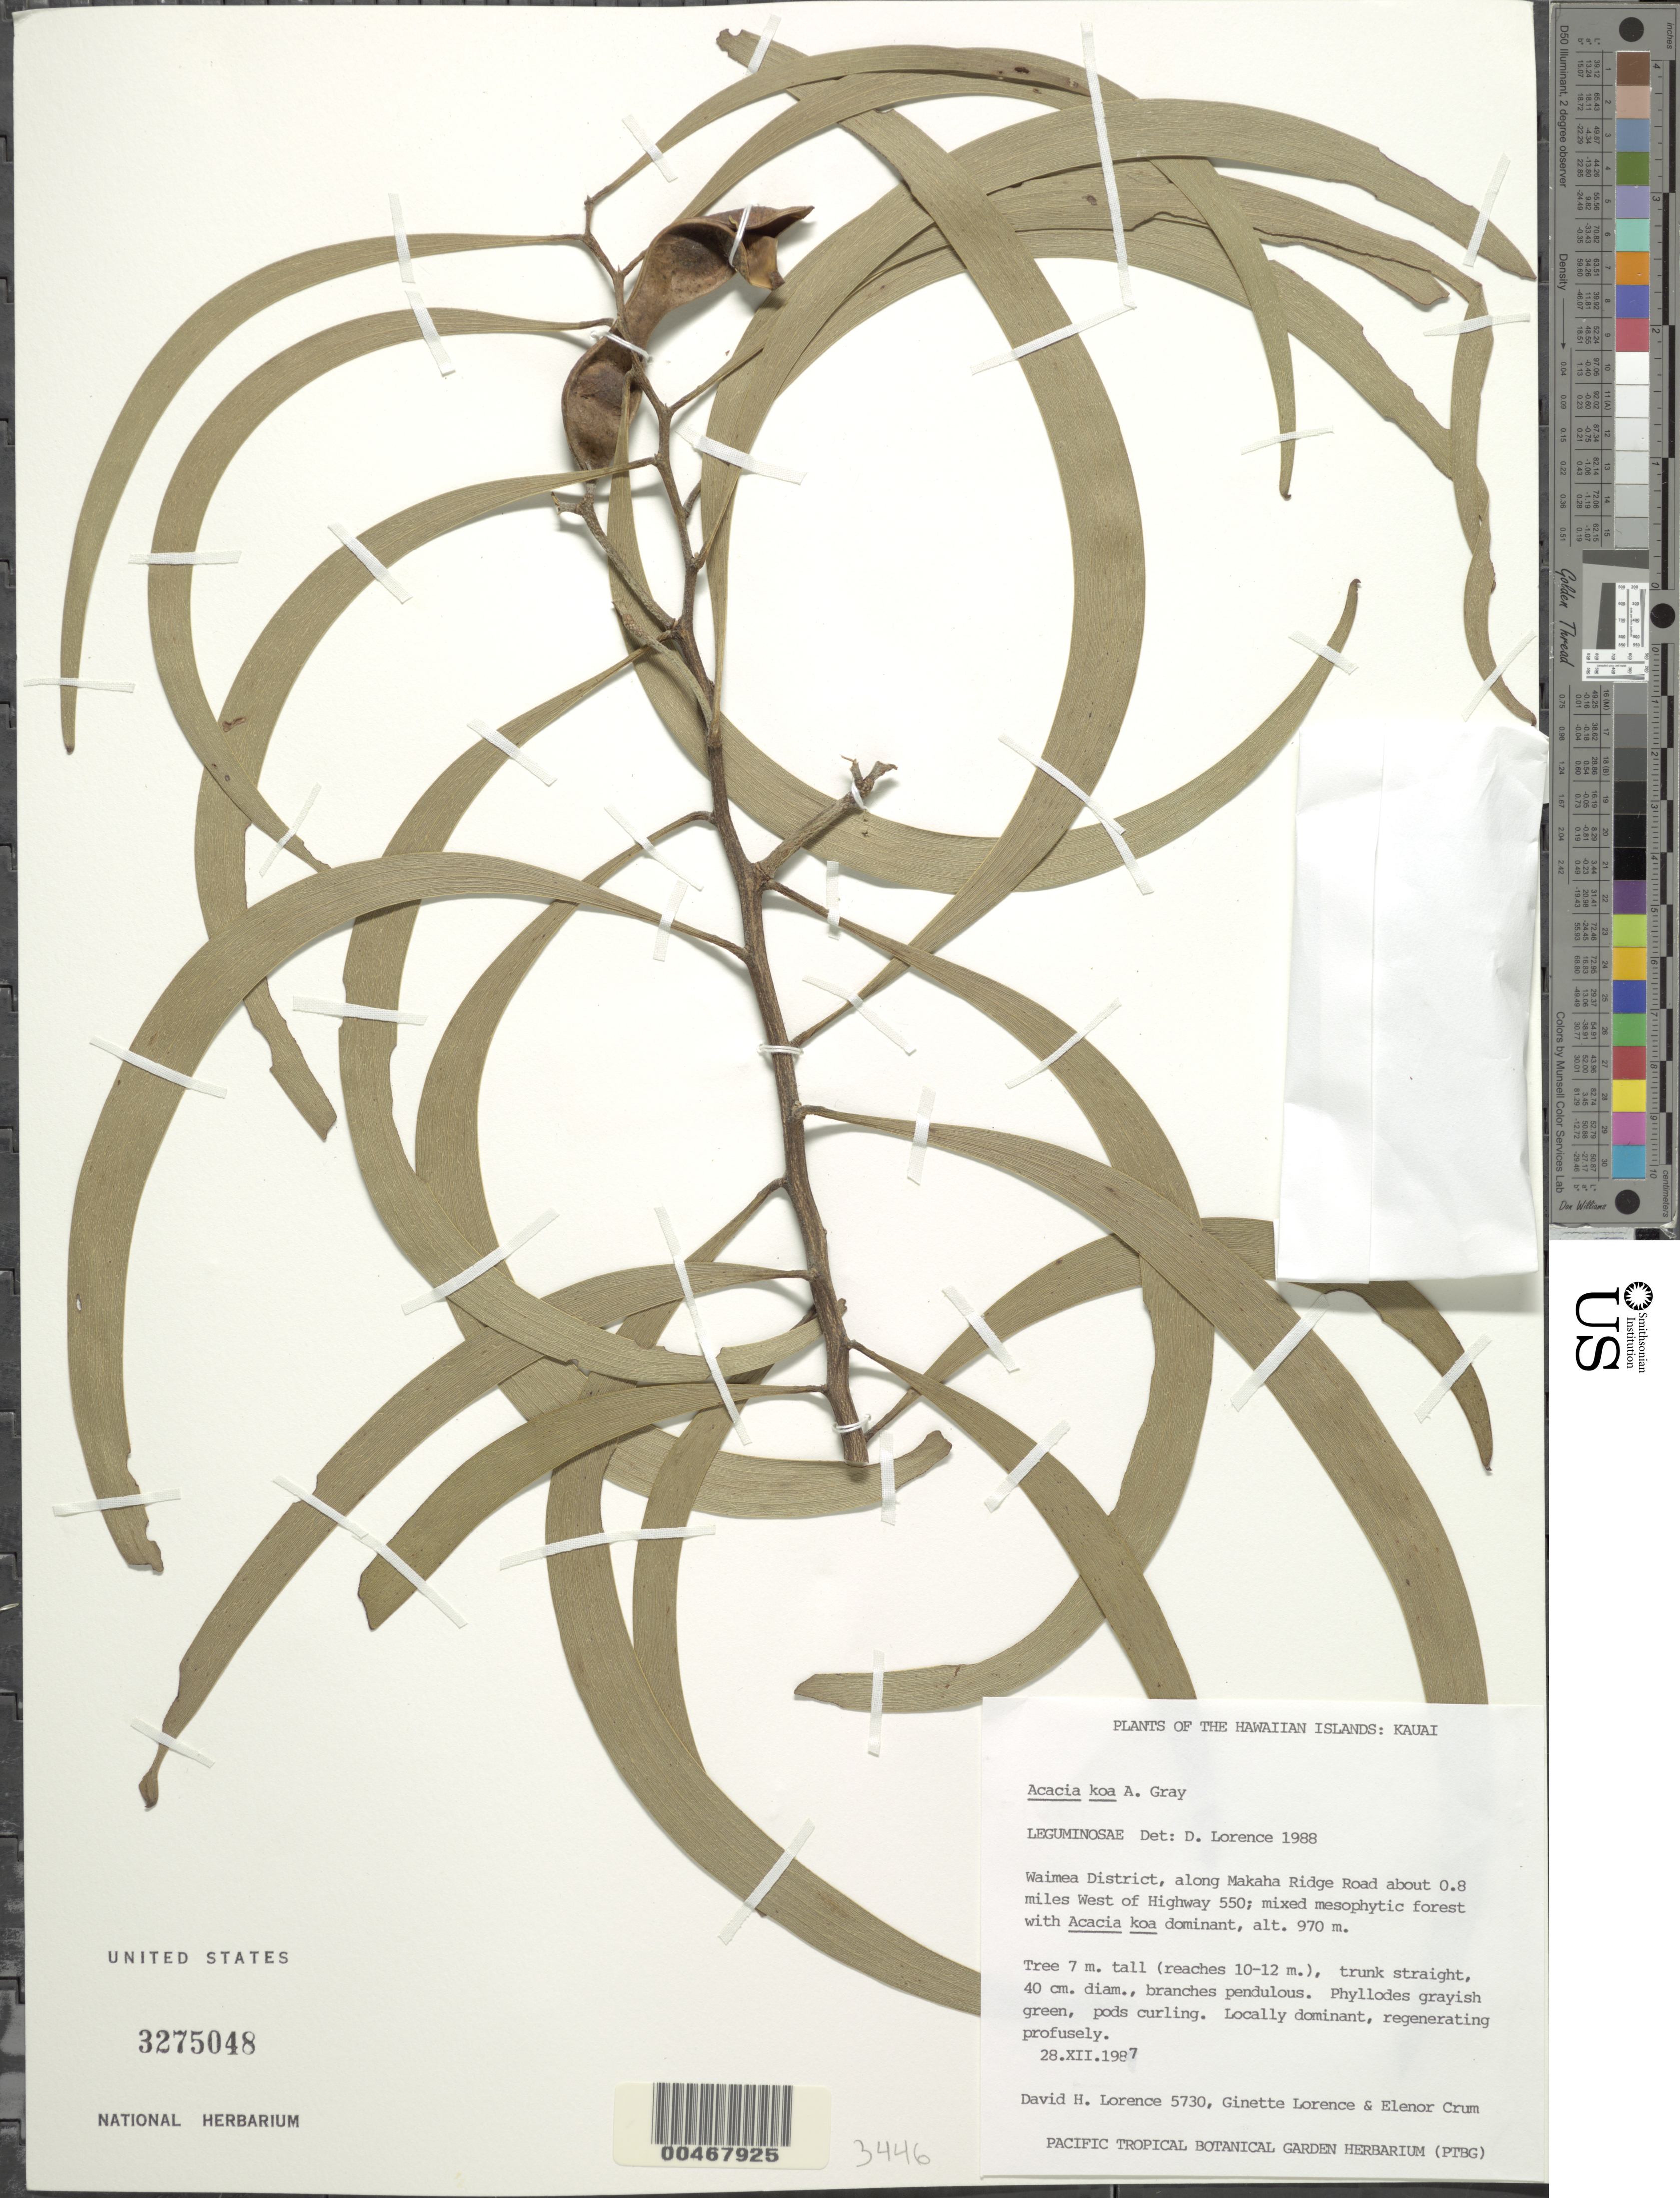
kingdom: Plantae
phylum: Tracheophyta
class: Magnoliopsida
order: Fabales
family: Fabaceae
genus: Acacia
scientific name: Acacia koa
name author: A. Gray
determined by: Lorence, D. L.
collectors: D. Lorence, G. Lorence & E. Crum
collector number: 5730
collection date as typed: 28 Dec 1987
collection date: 1987-12-28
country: United States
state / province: Hawaii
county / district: Kauai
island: Kaua'i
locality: Waimea Dist., along Makaha Ridge Rd. about 0.8 mi W of Hwy. 550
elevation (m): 970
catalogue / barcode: US 3275048